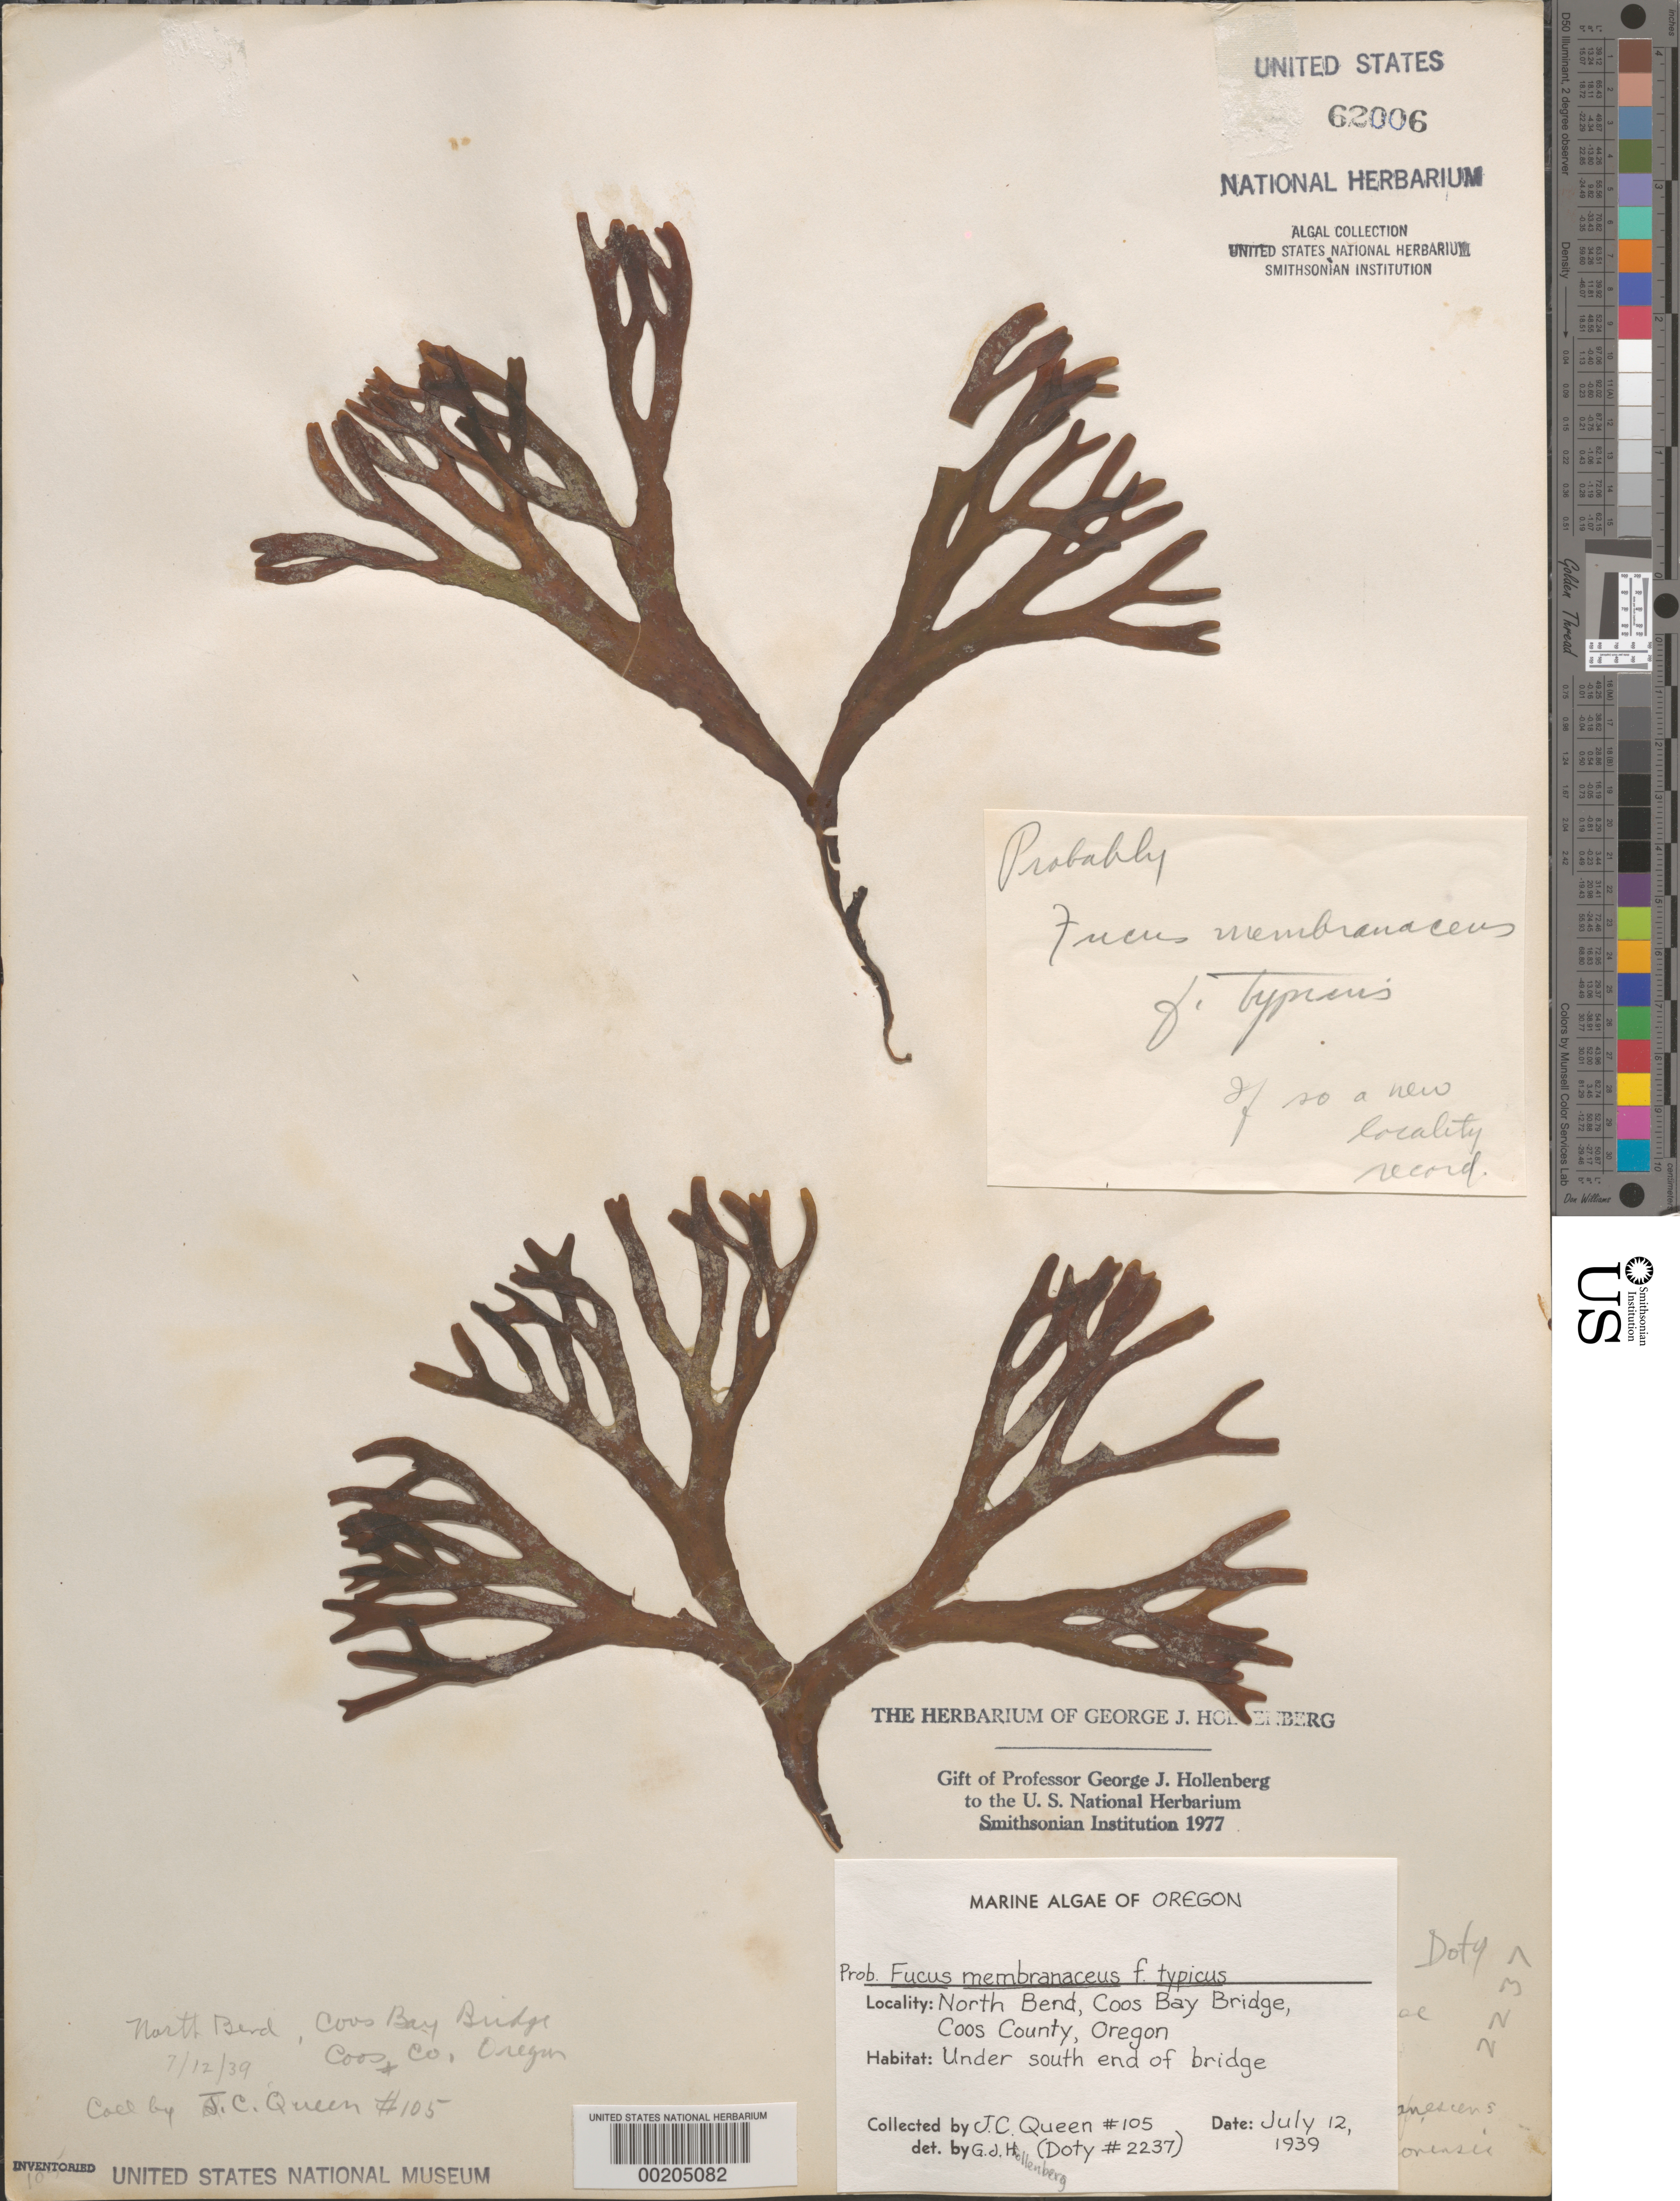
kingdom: Chromista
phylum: Ochrophyta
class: Phaeophyceae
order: Fucales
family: Fucaceae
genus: Fucus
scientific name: Fucus membranaceus f. typicus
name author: N.L. Gardner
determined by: Hollenberg, George J.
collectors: J. Queen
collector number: Q105 & MSD 2237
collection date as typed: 12 Jul 1939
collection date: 1939-07-12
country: United States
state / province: Oregon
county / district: Coos County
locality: North Bend, south end Coos Bay Bridge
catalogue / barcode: US 62006